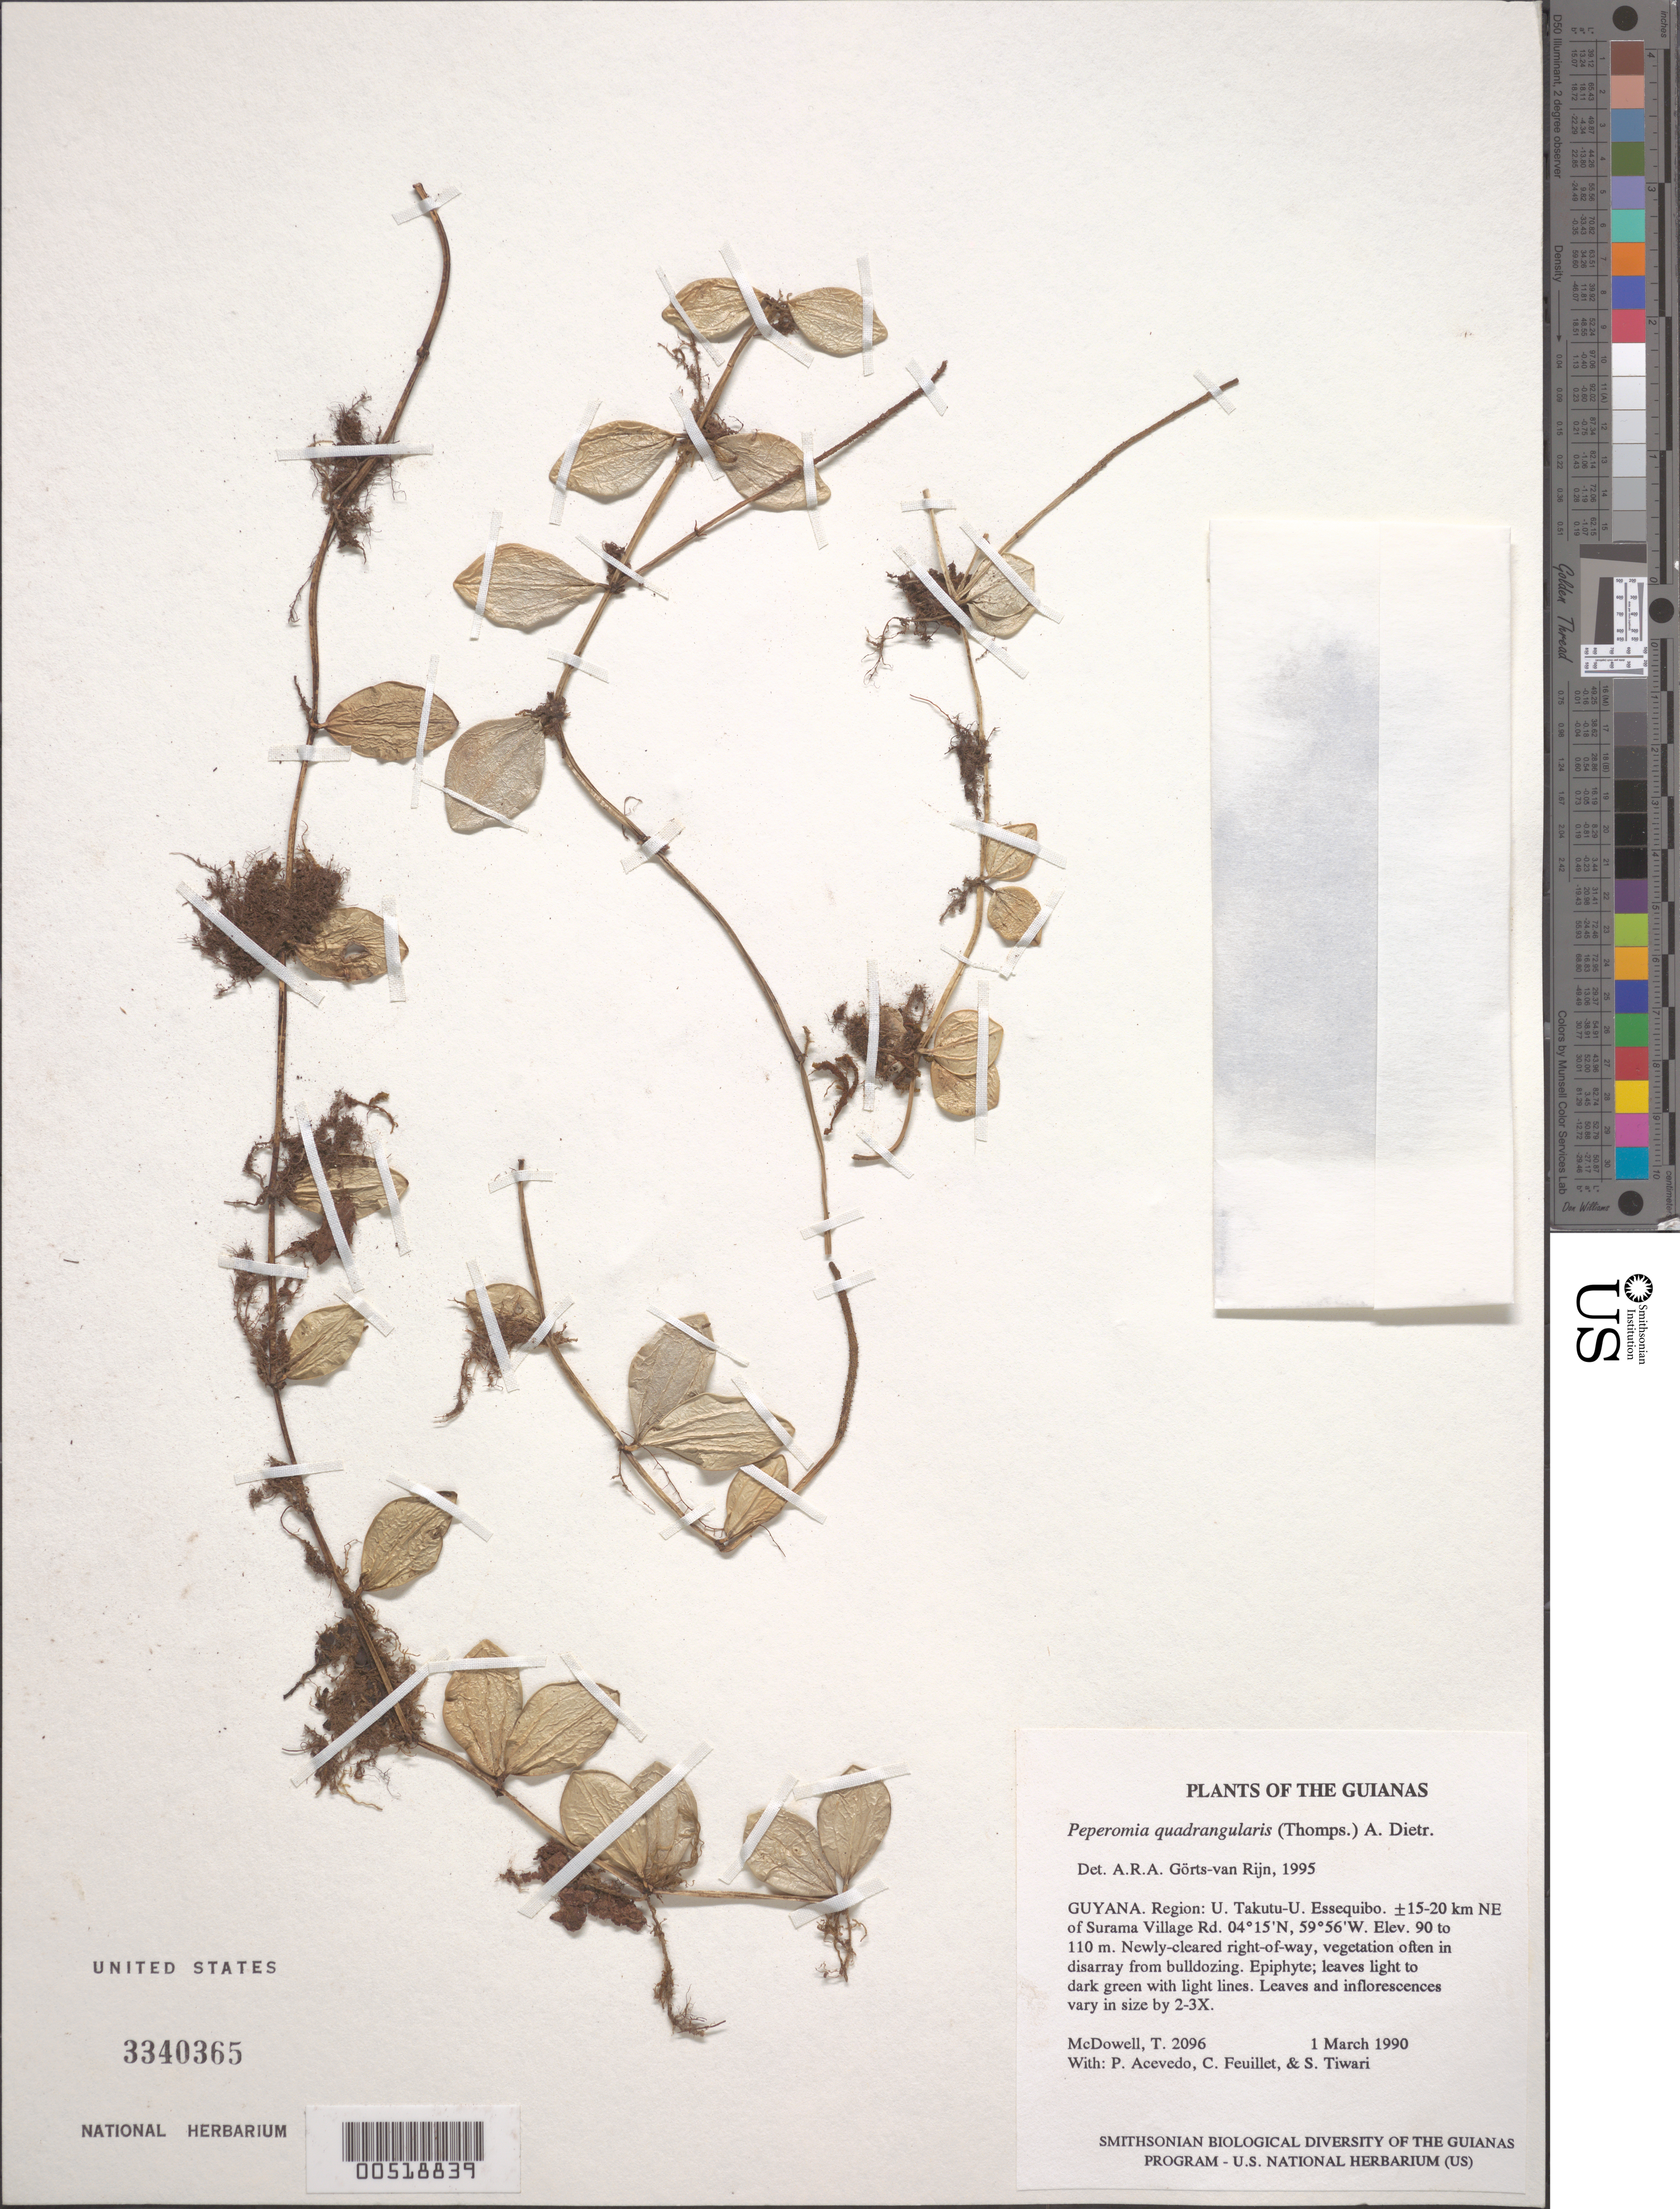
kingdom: Plantae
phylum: Tracheophyta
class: Magnoliopsida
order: Piperales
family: Piperaceae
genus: Peperomia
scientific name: Peperomia quadrangularis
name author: (J.V. Thomps.) A. Dietr.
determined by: Görts-van Rijn, A. R. A.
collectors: T. McDowell, P. Acevedo-Rodr., C. Feuillet & S. Tiwari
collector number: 2096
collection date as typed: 1 March 1990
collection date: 1990-03-01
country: Guyana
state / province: Potaro-Siparuni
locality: ±15-20 km NE of Surama Village Rd. Iwokrama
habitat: Newly-cleared right-of-way, vegetation often in disarray from bulldozing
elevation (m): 90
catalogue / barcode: US 3340365